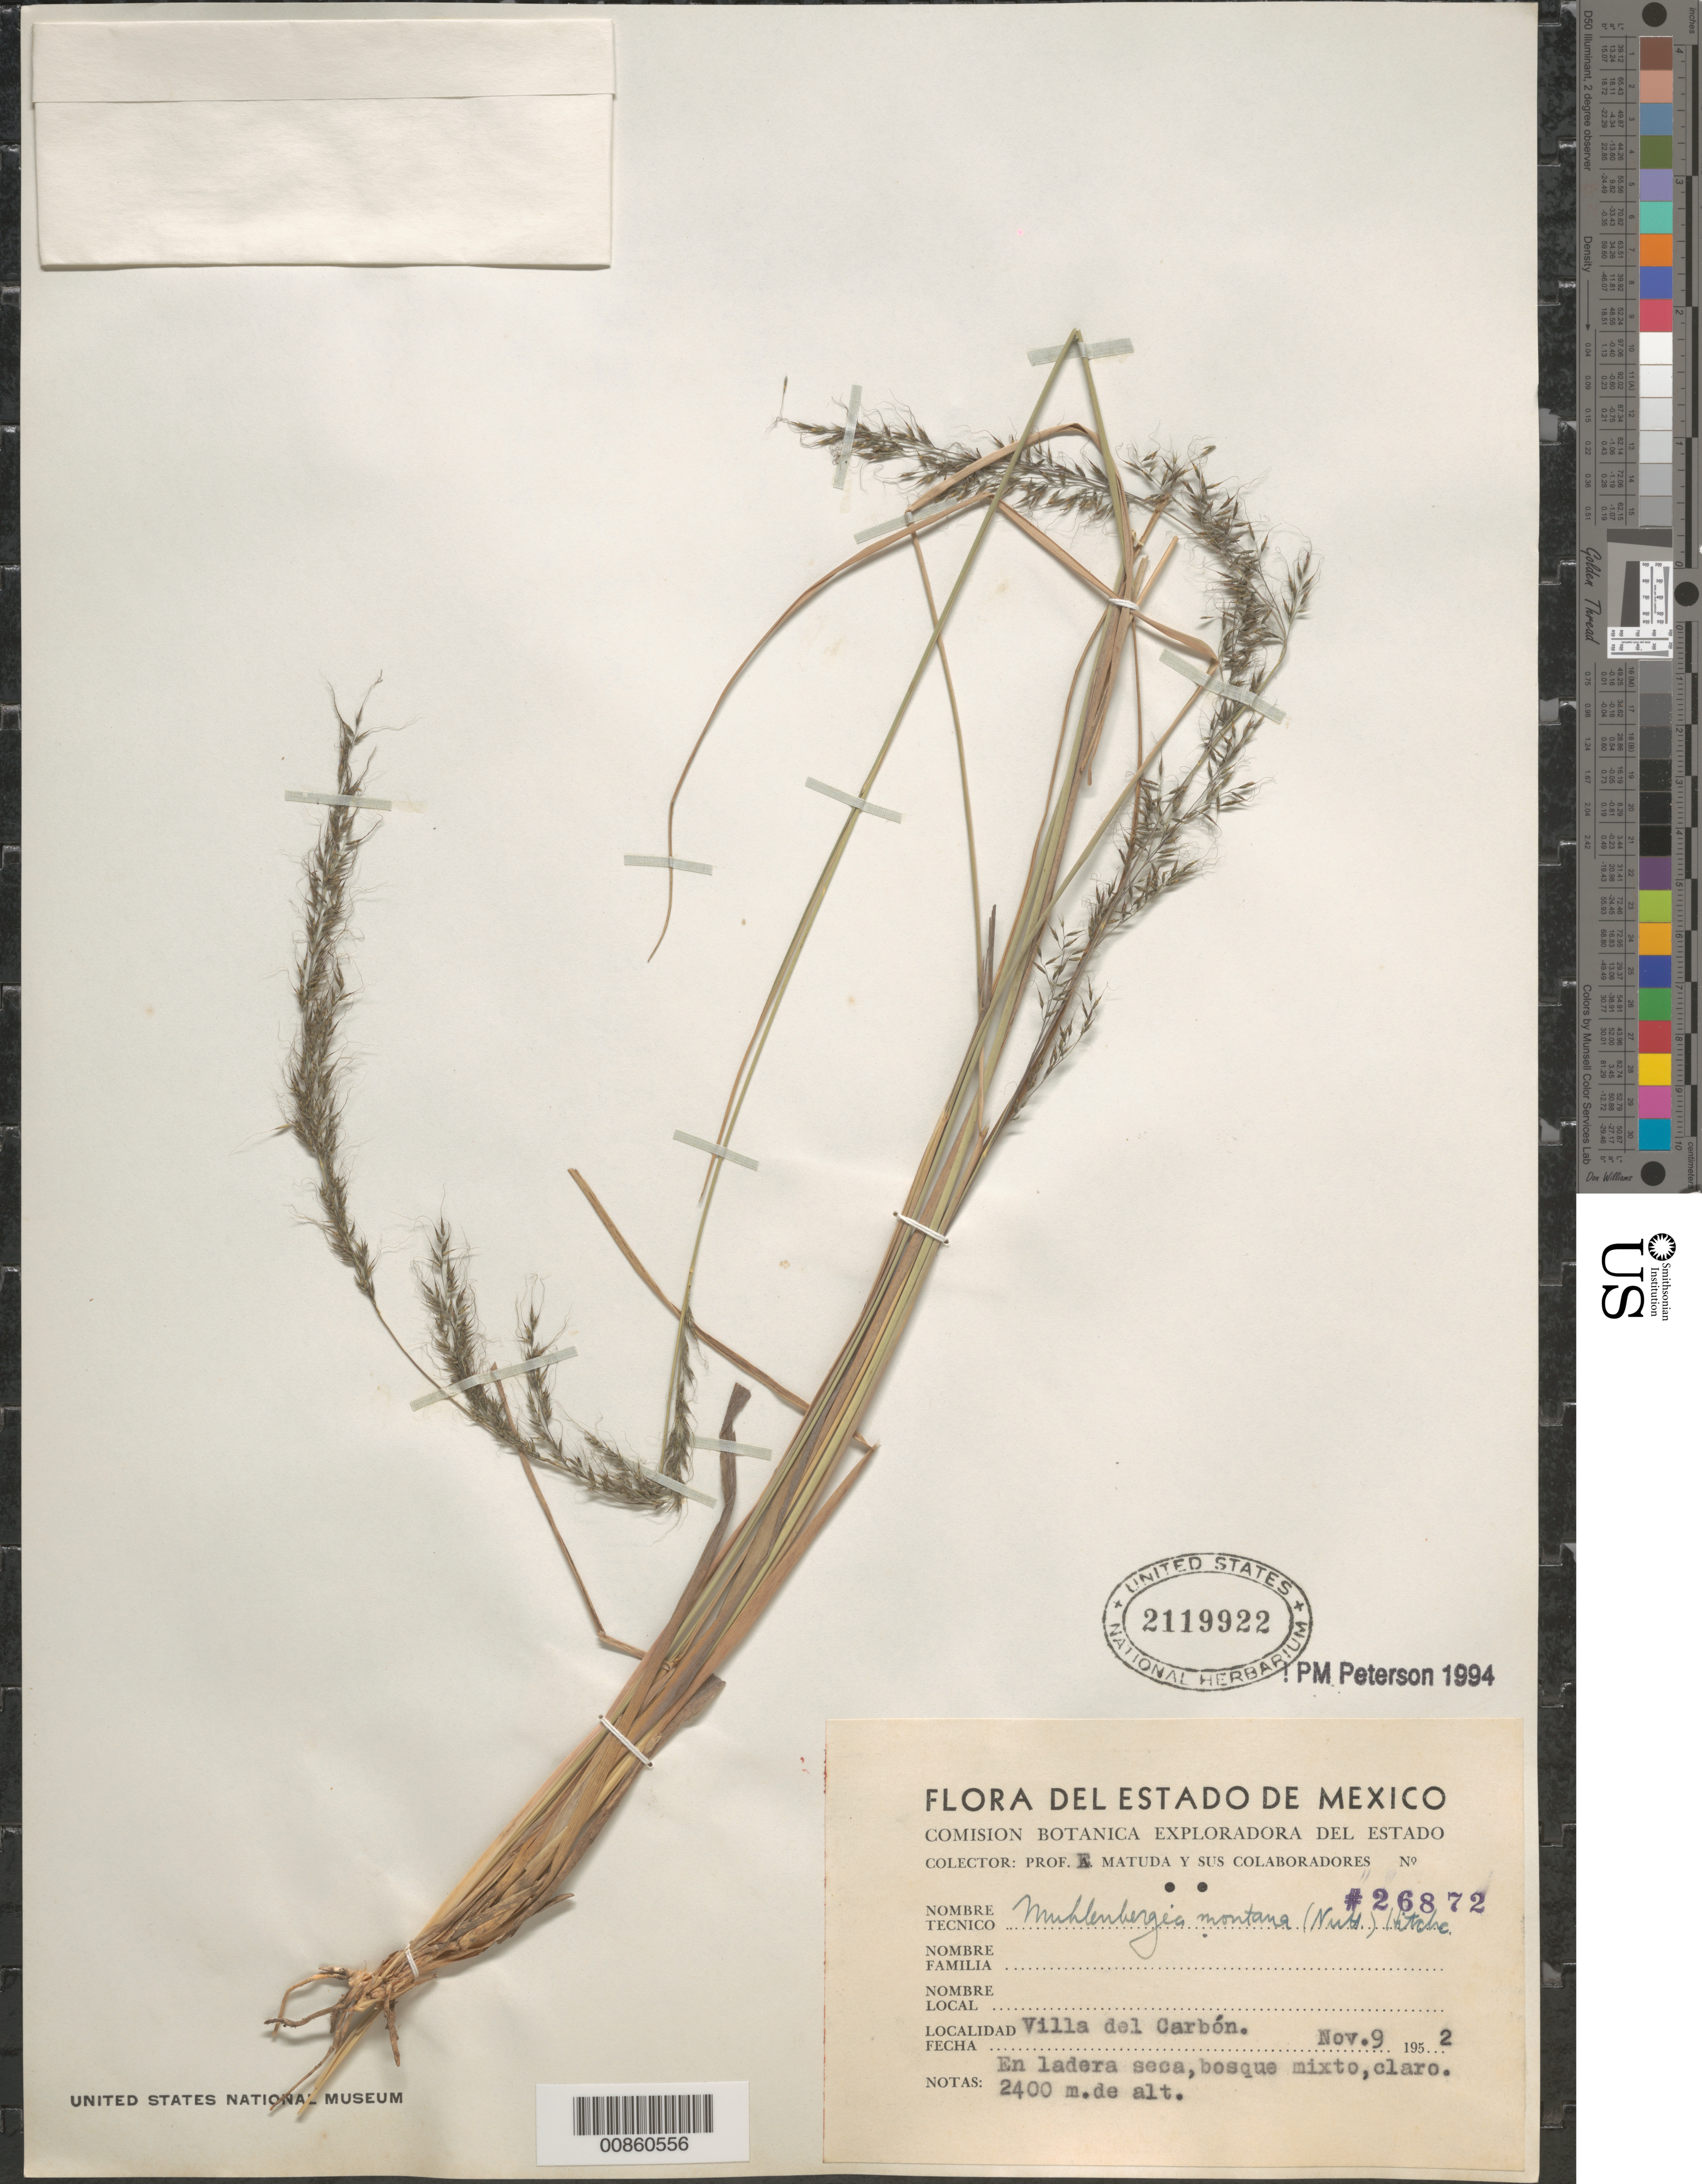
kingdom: Plantae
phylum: Tracheophyta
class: Liliopsida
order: Poales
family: Poaceae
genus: Muhlenbergia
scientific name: Muhlenbergia montana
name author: (Nutt.) Hitchc.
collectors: E. Matuda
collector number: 26872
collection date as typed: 09 Nov 1952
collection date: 1952-11-09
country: Mexico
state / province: México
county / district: Villa del Carbón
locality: Villa del Carbón, mpio. Villa del Carbón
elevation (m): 2400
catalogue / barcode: US 2119922